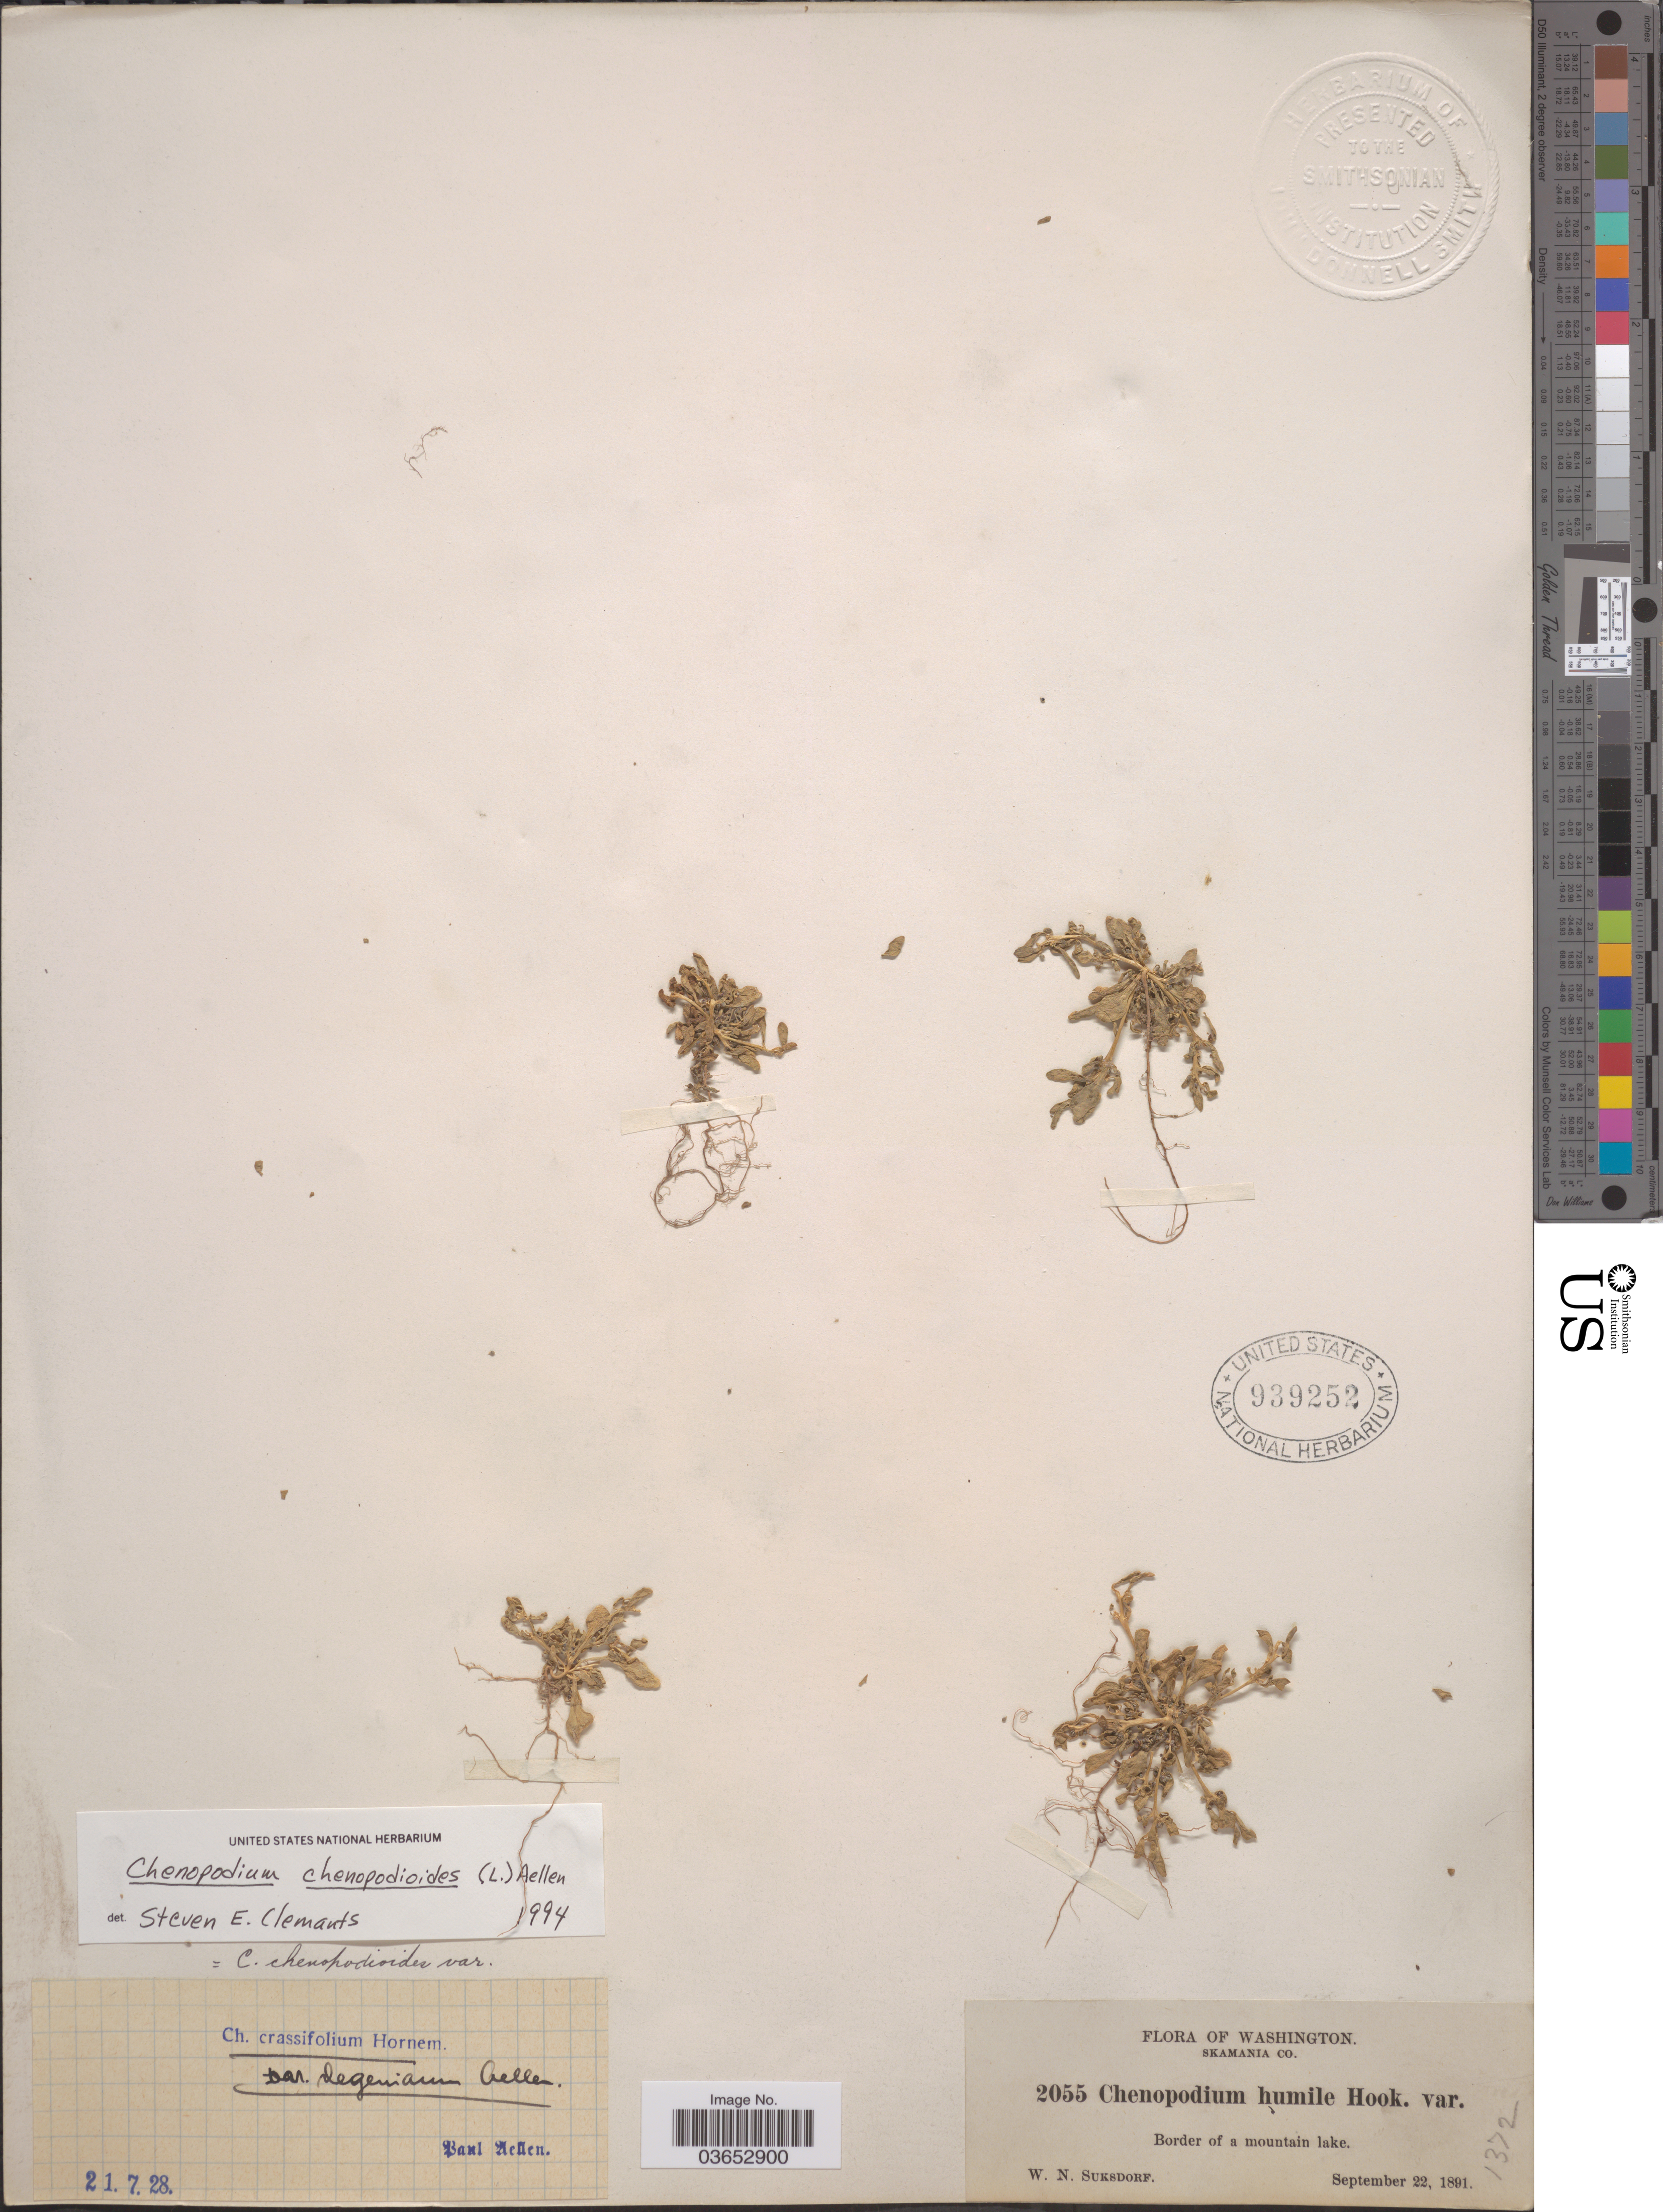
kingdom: Plantae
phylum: Tracheophyta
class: Magnoliopsida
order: Caryophyllales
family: Amaranthaceae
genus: Chenopodium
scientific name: Chenopodium chenopodioides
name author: (L.) Aellen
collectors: W. N. Suksdorf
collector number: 2055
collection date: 1891-09-22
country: United States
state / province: Washington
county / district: Skamania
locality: Skamania Co. Border of a mountain lake.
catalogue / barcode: US 939252